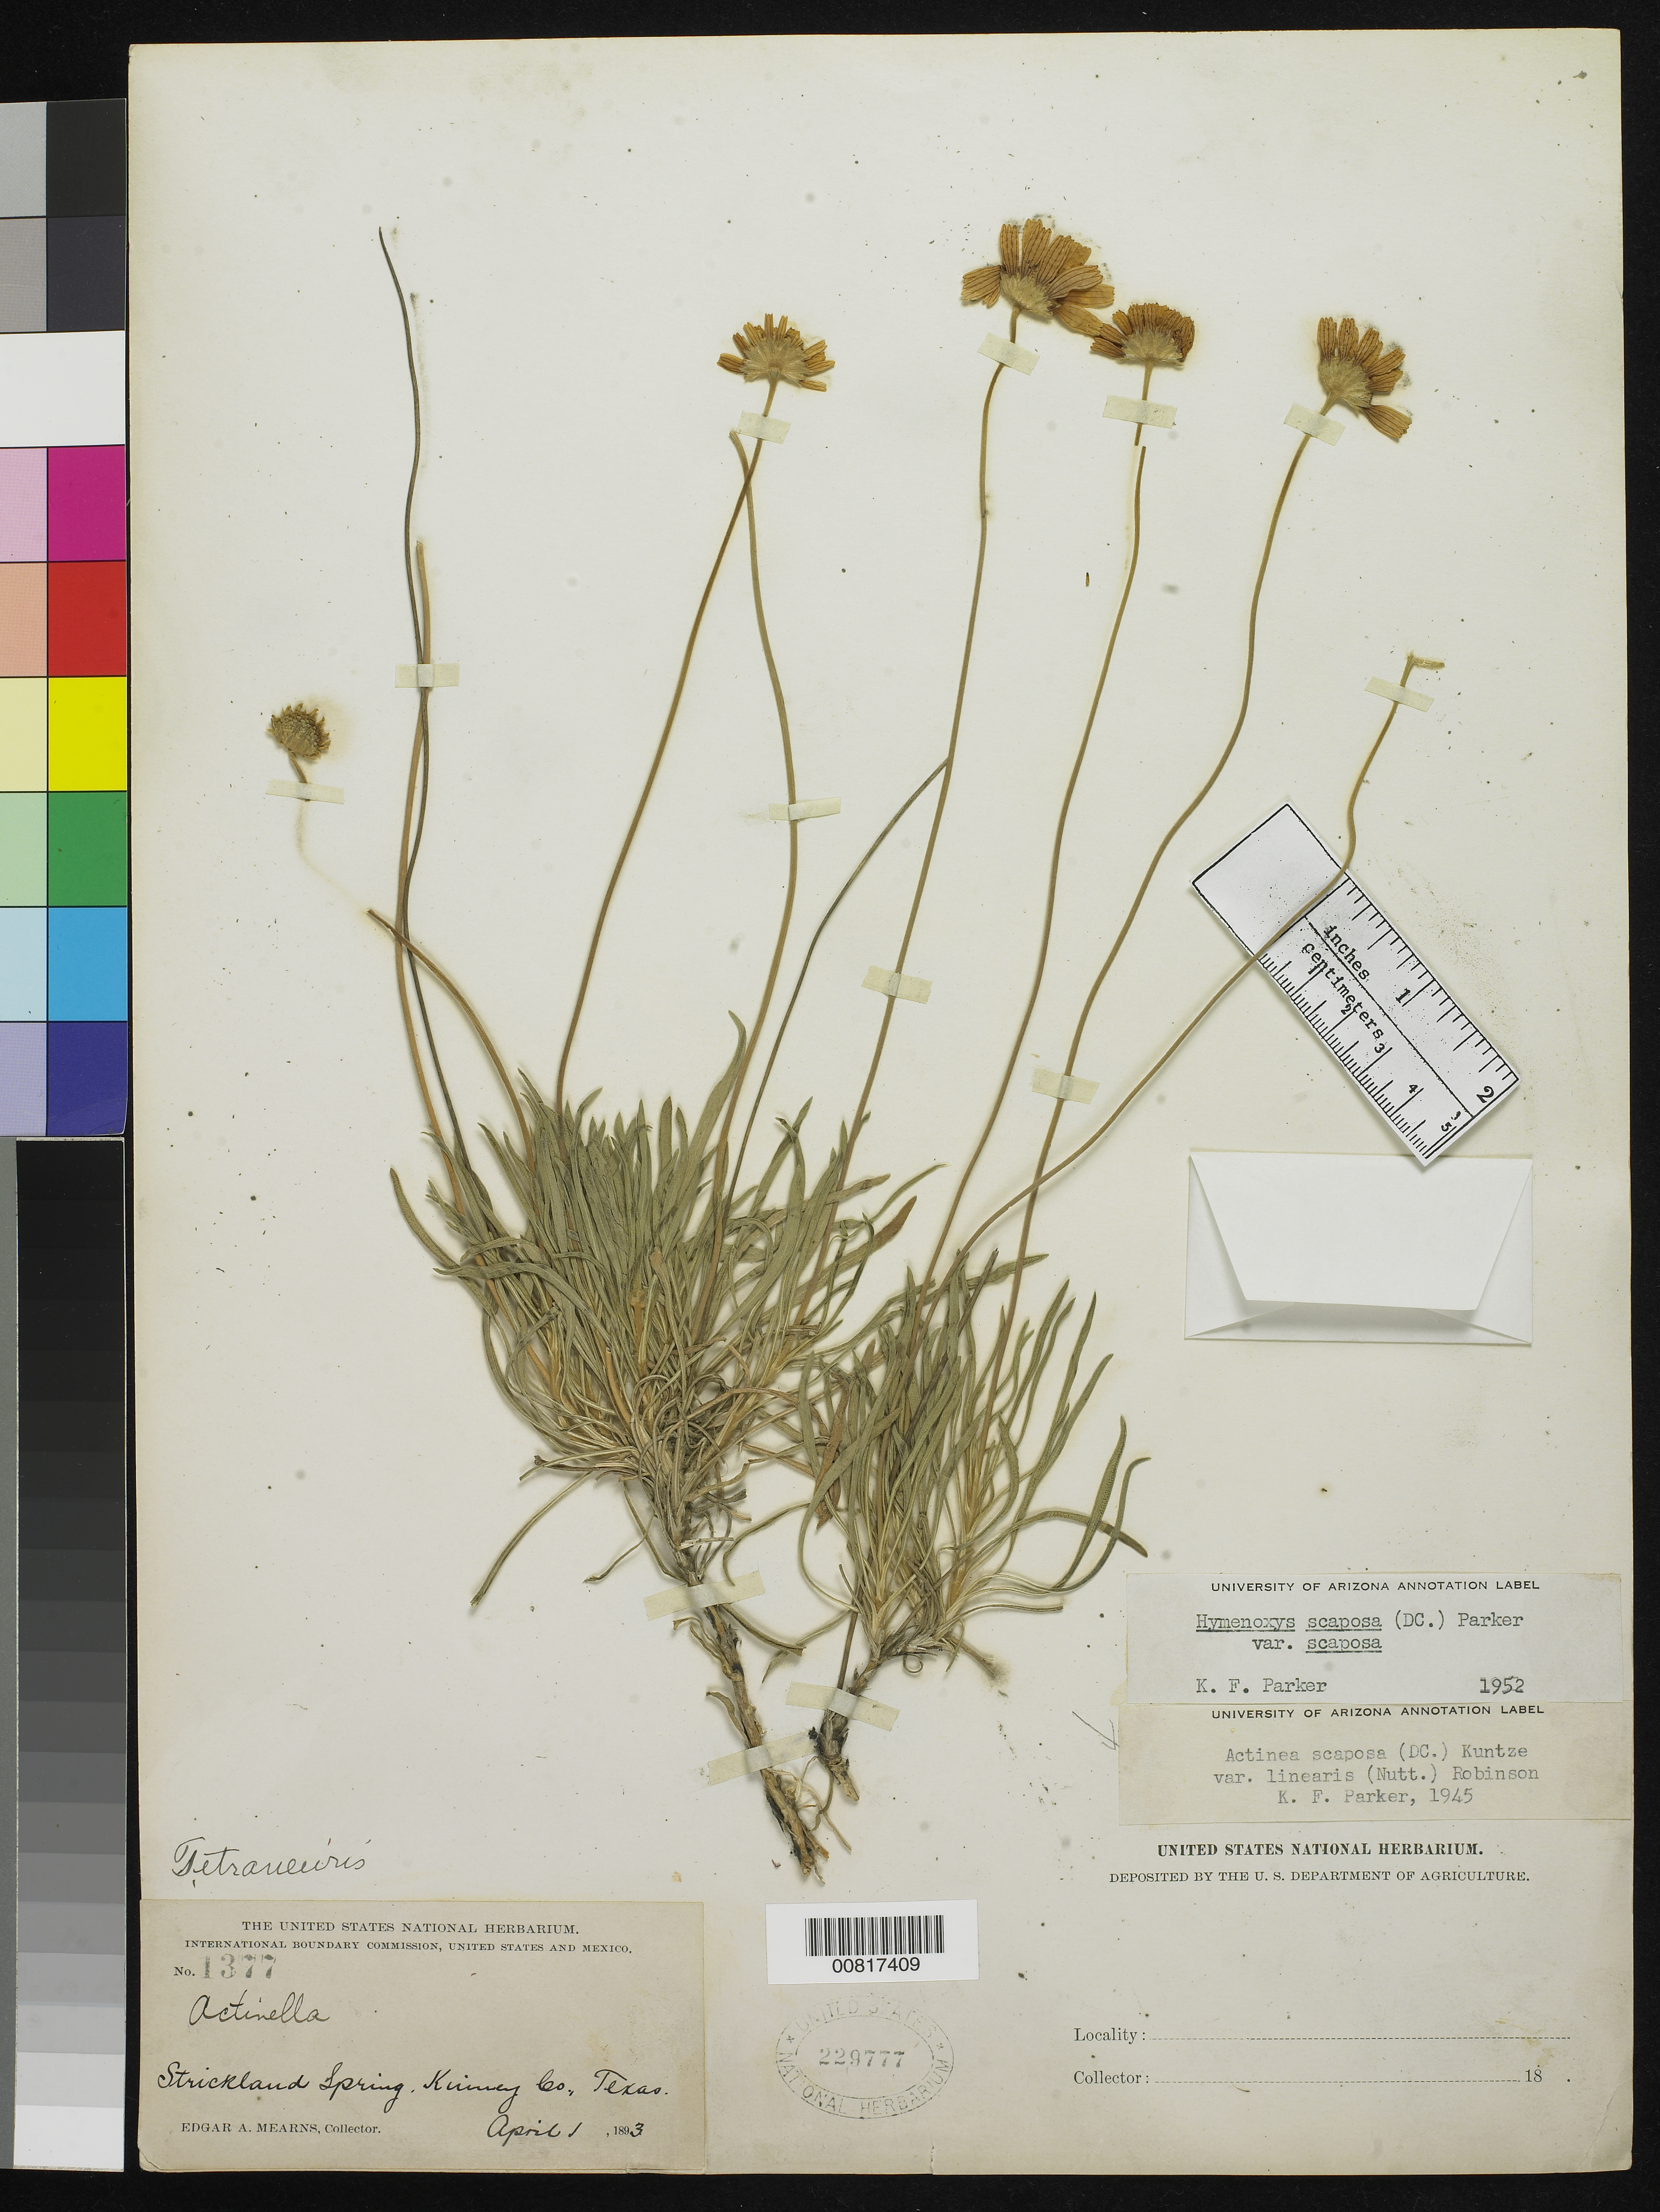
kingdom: Plantae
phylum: Tracheophyta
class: Magnoliopsida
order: Asterales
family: Asteraceae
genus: Actinea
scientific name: Actinea scaposa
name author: (DC.) Kuntze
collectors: E. A. Mearns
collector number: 1377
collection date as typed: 01 Apr 1893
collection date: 1893-04-01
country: United States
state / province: Texas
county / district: Kinney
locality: Strickland Spring, Kinney County, Texas.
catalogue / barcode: US 229777